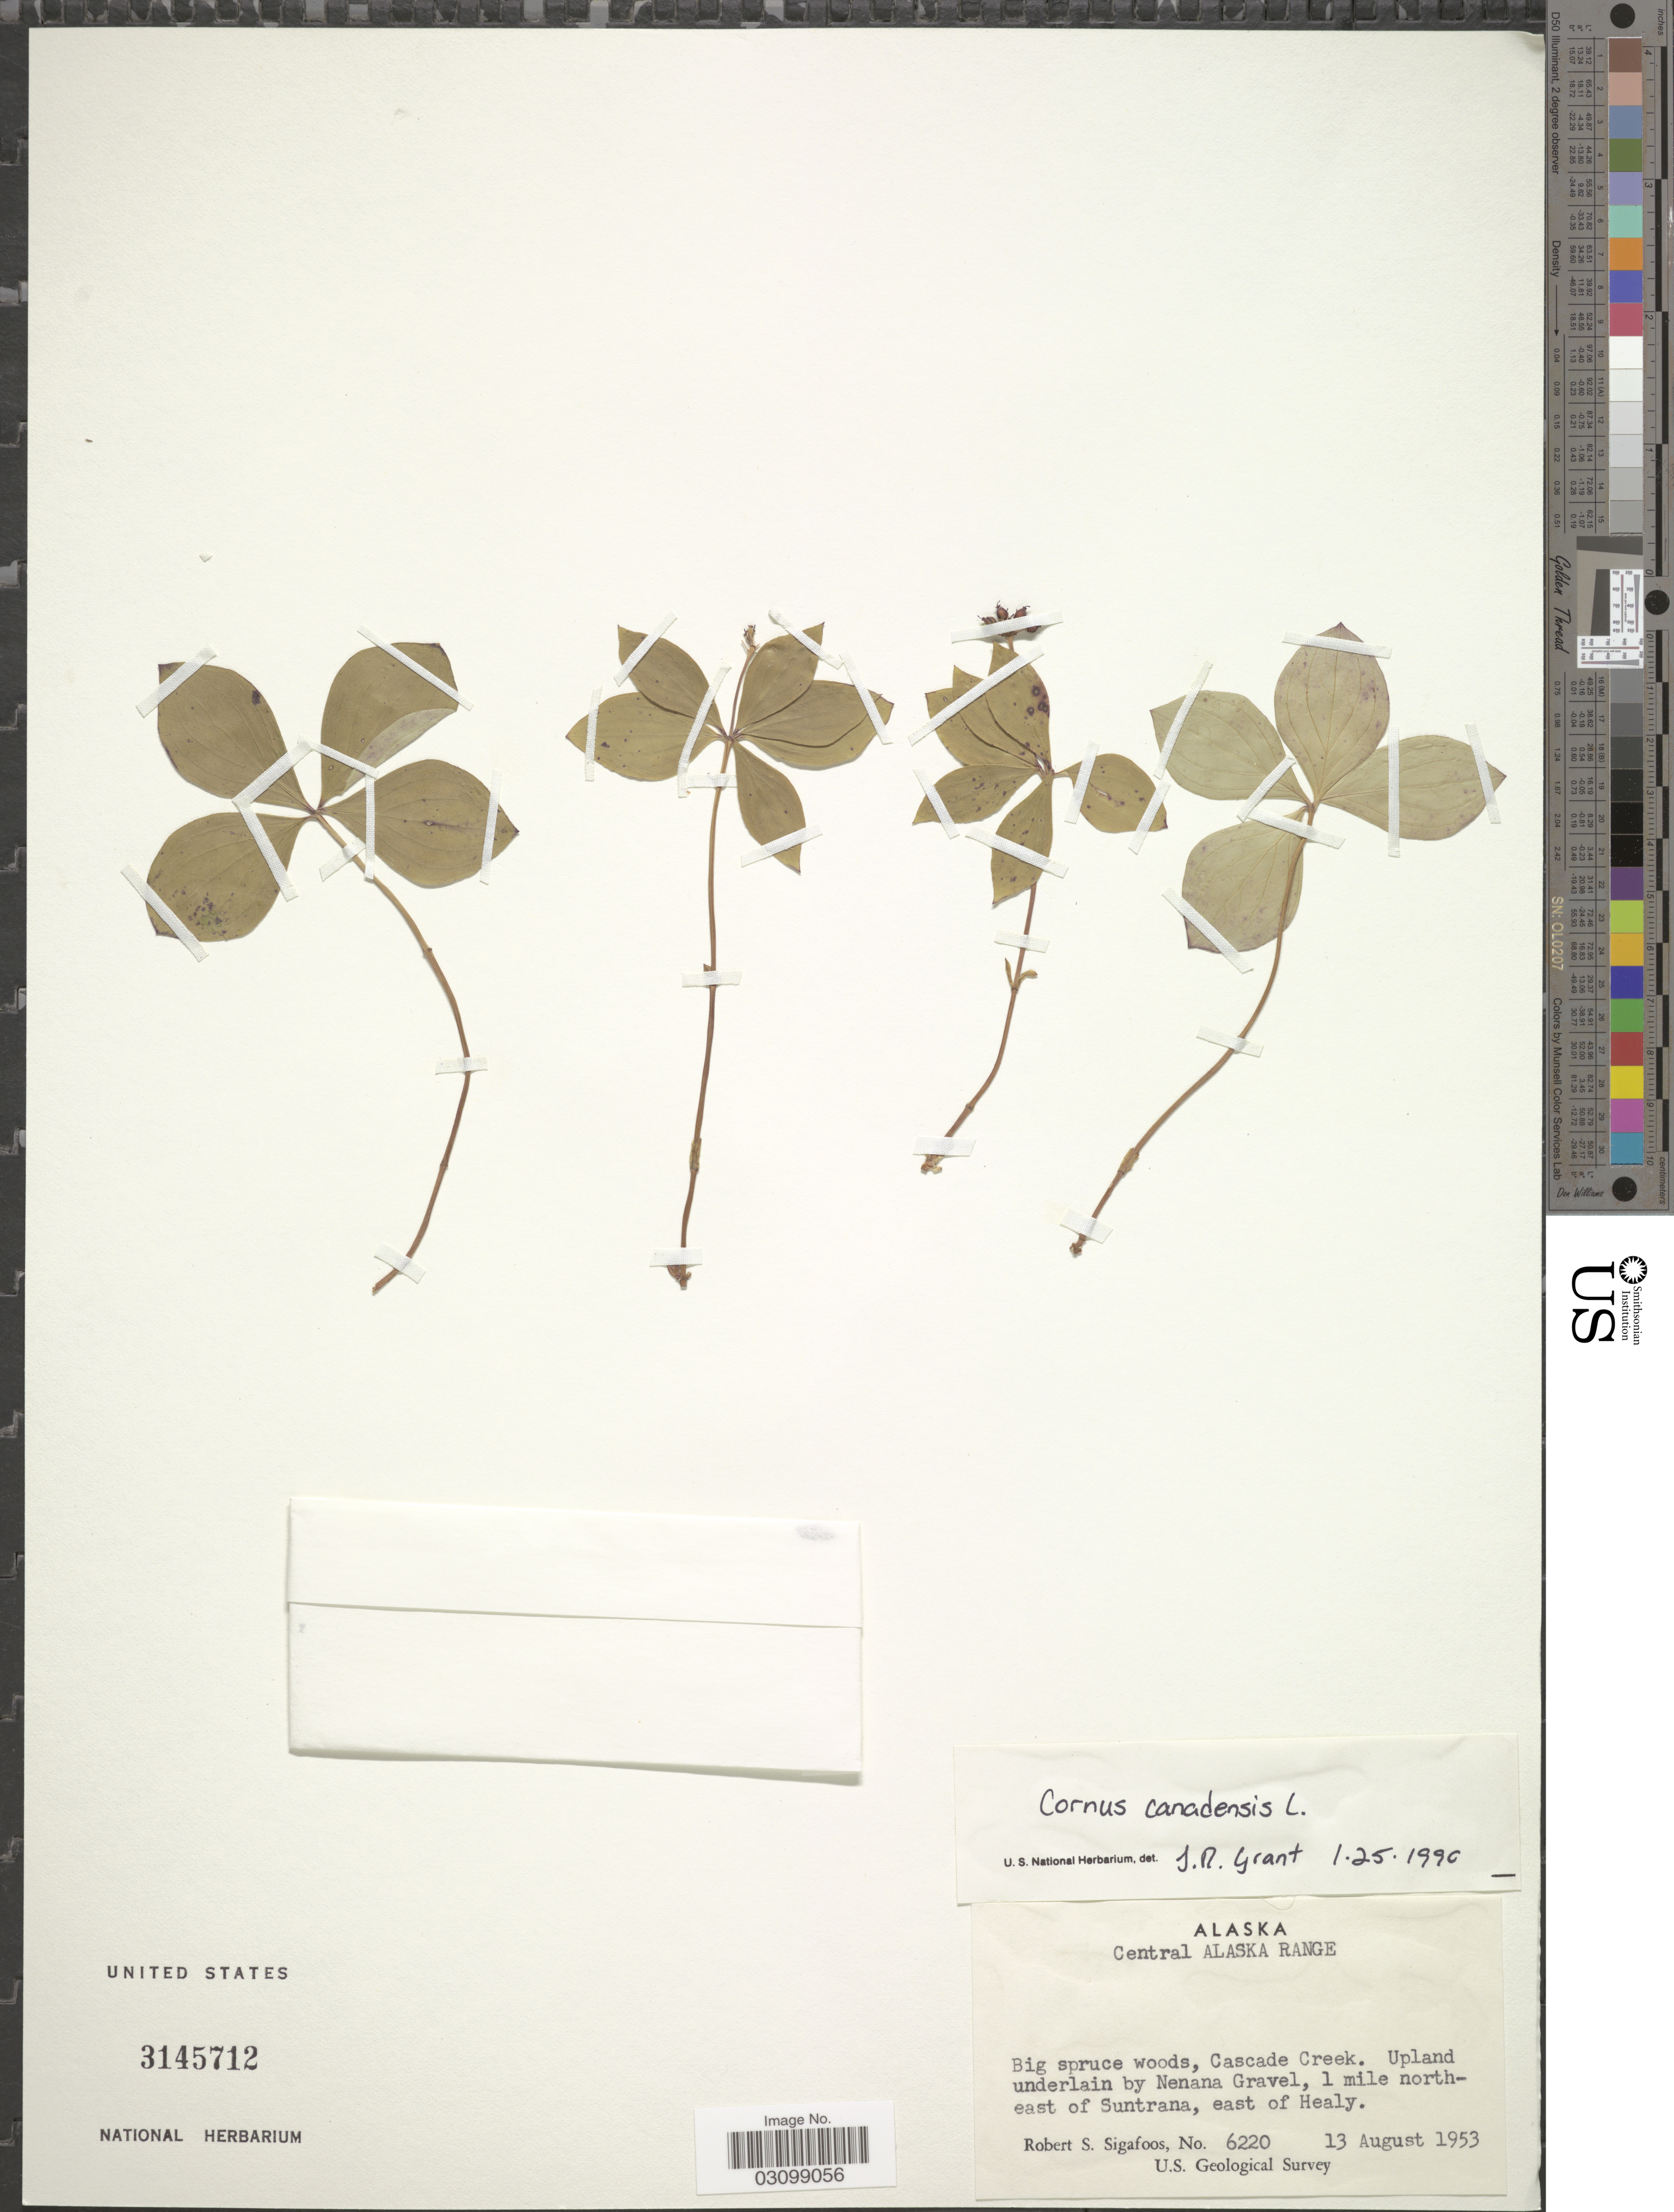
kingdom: Plantae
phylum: Tracheophyta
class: Magnoliopsida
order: Cornales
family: Cornaceae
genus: Cornus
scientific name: Cornus canadensis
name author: L.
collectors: R. Sigafoos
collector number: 6220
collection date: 1953-08-13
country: United States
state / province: Alaska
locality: Central Alaska Range, Big Spruce woods, Cascade Creek. Upland underlain by Nenana Gravel, 1 mile northeast of Suntrana, east of Healy.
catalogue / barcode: US 3145712